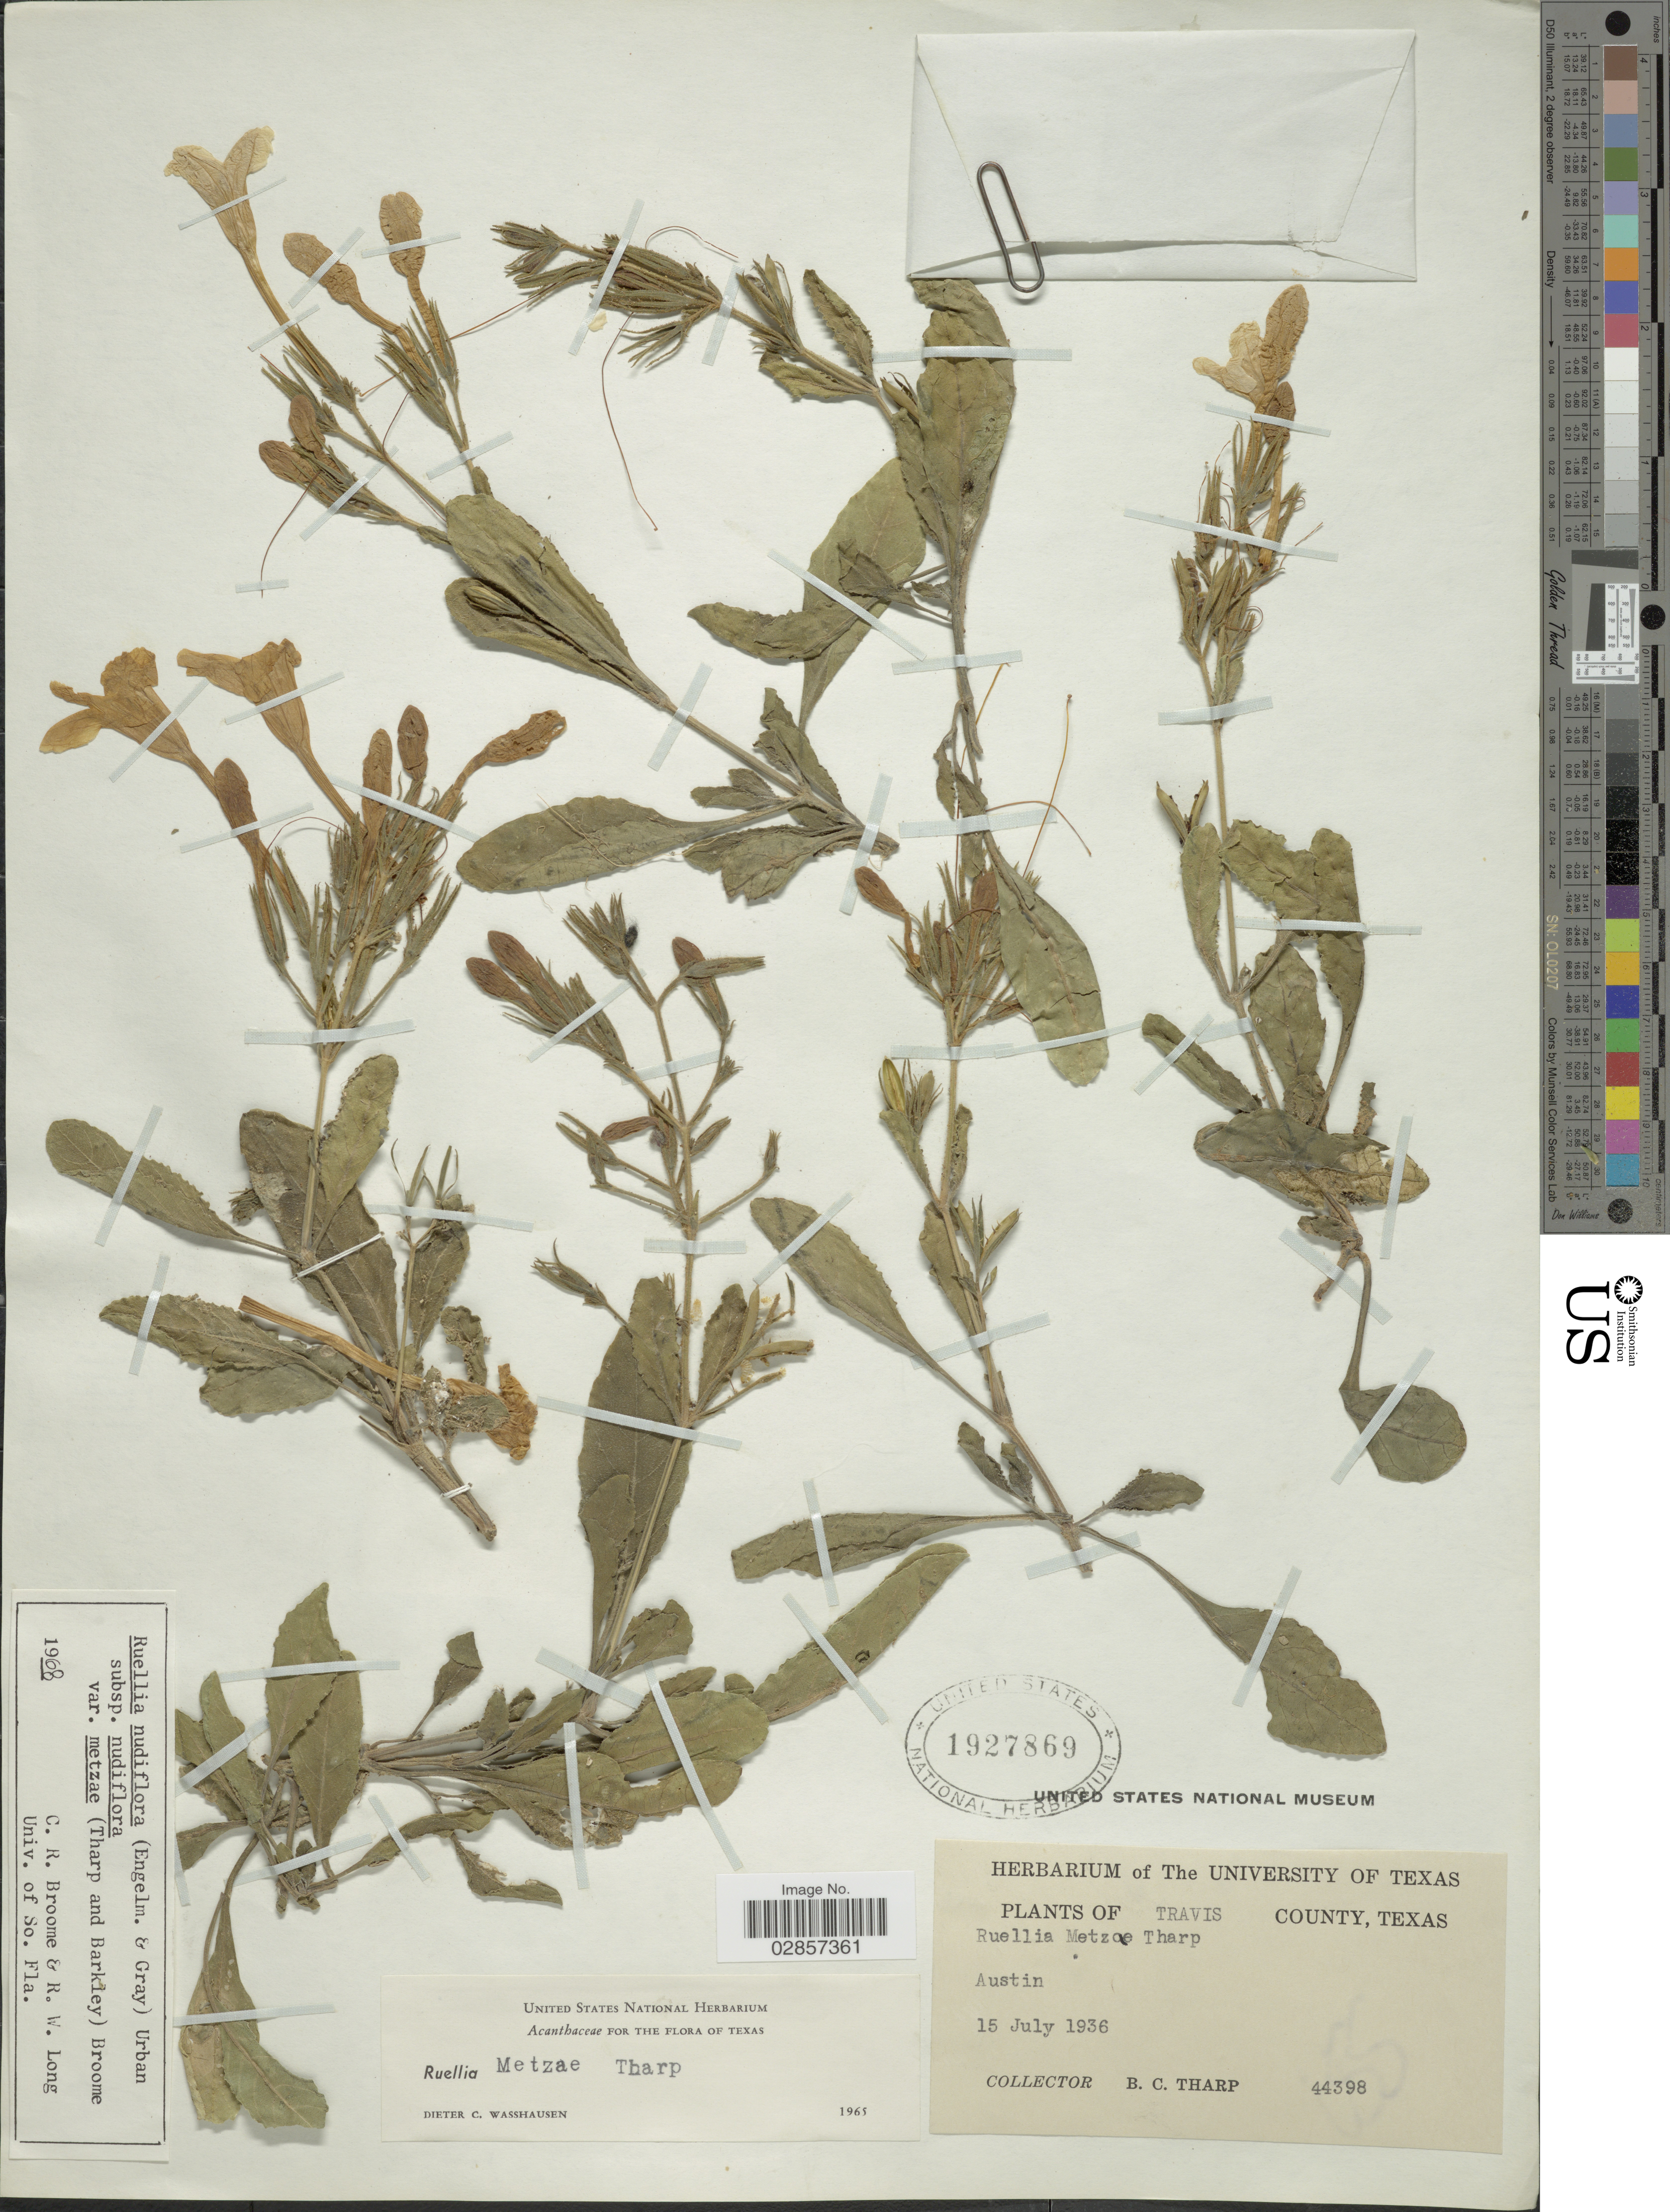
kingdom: Plantae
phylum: Tracheophyta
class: Magnoliopsida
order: Lamiales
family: Acanthaceae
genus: Ruellia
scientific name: Ruellia metziae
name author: Tharp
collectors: B. C. Tharp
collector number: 44398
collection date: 1936-07-15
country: United States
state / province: Texas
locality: Travis County, Texas, Austin.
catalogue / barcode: US 1927869